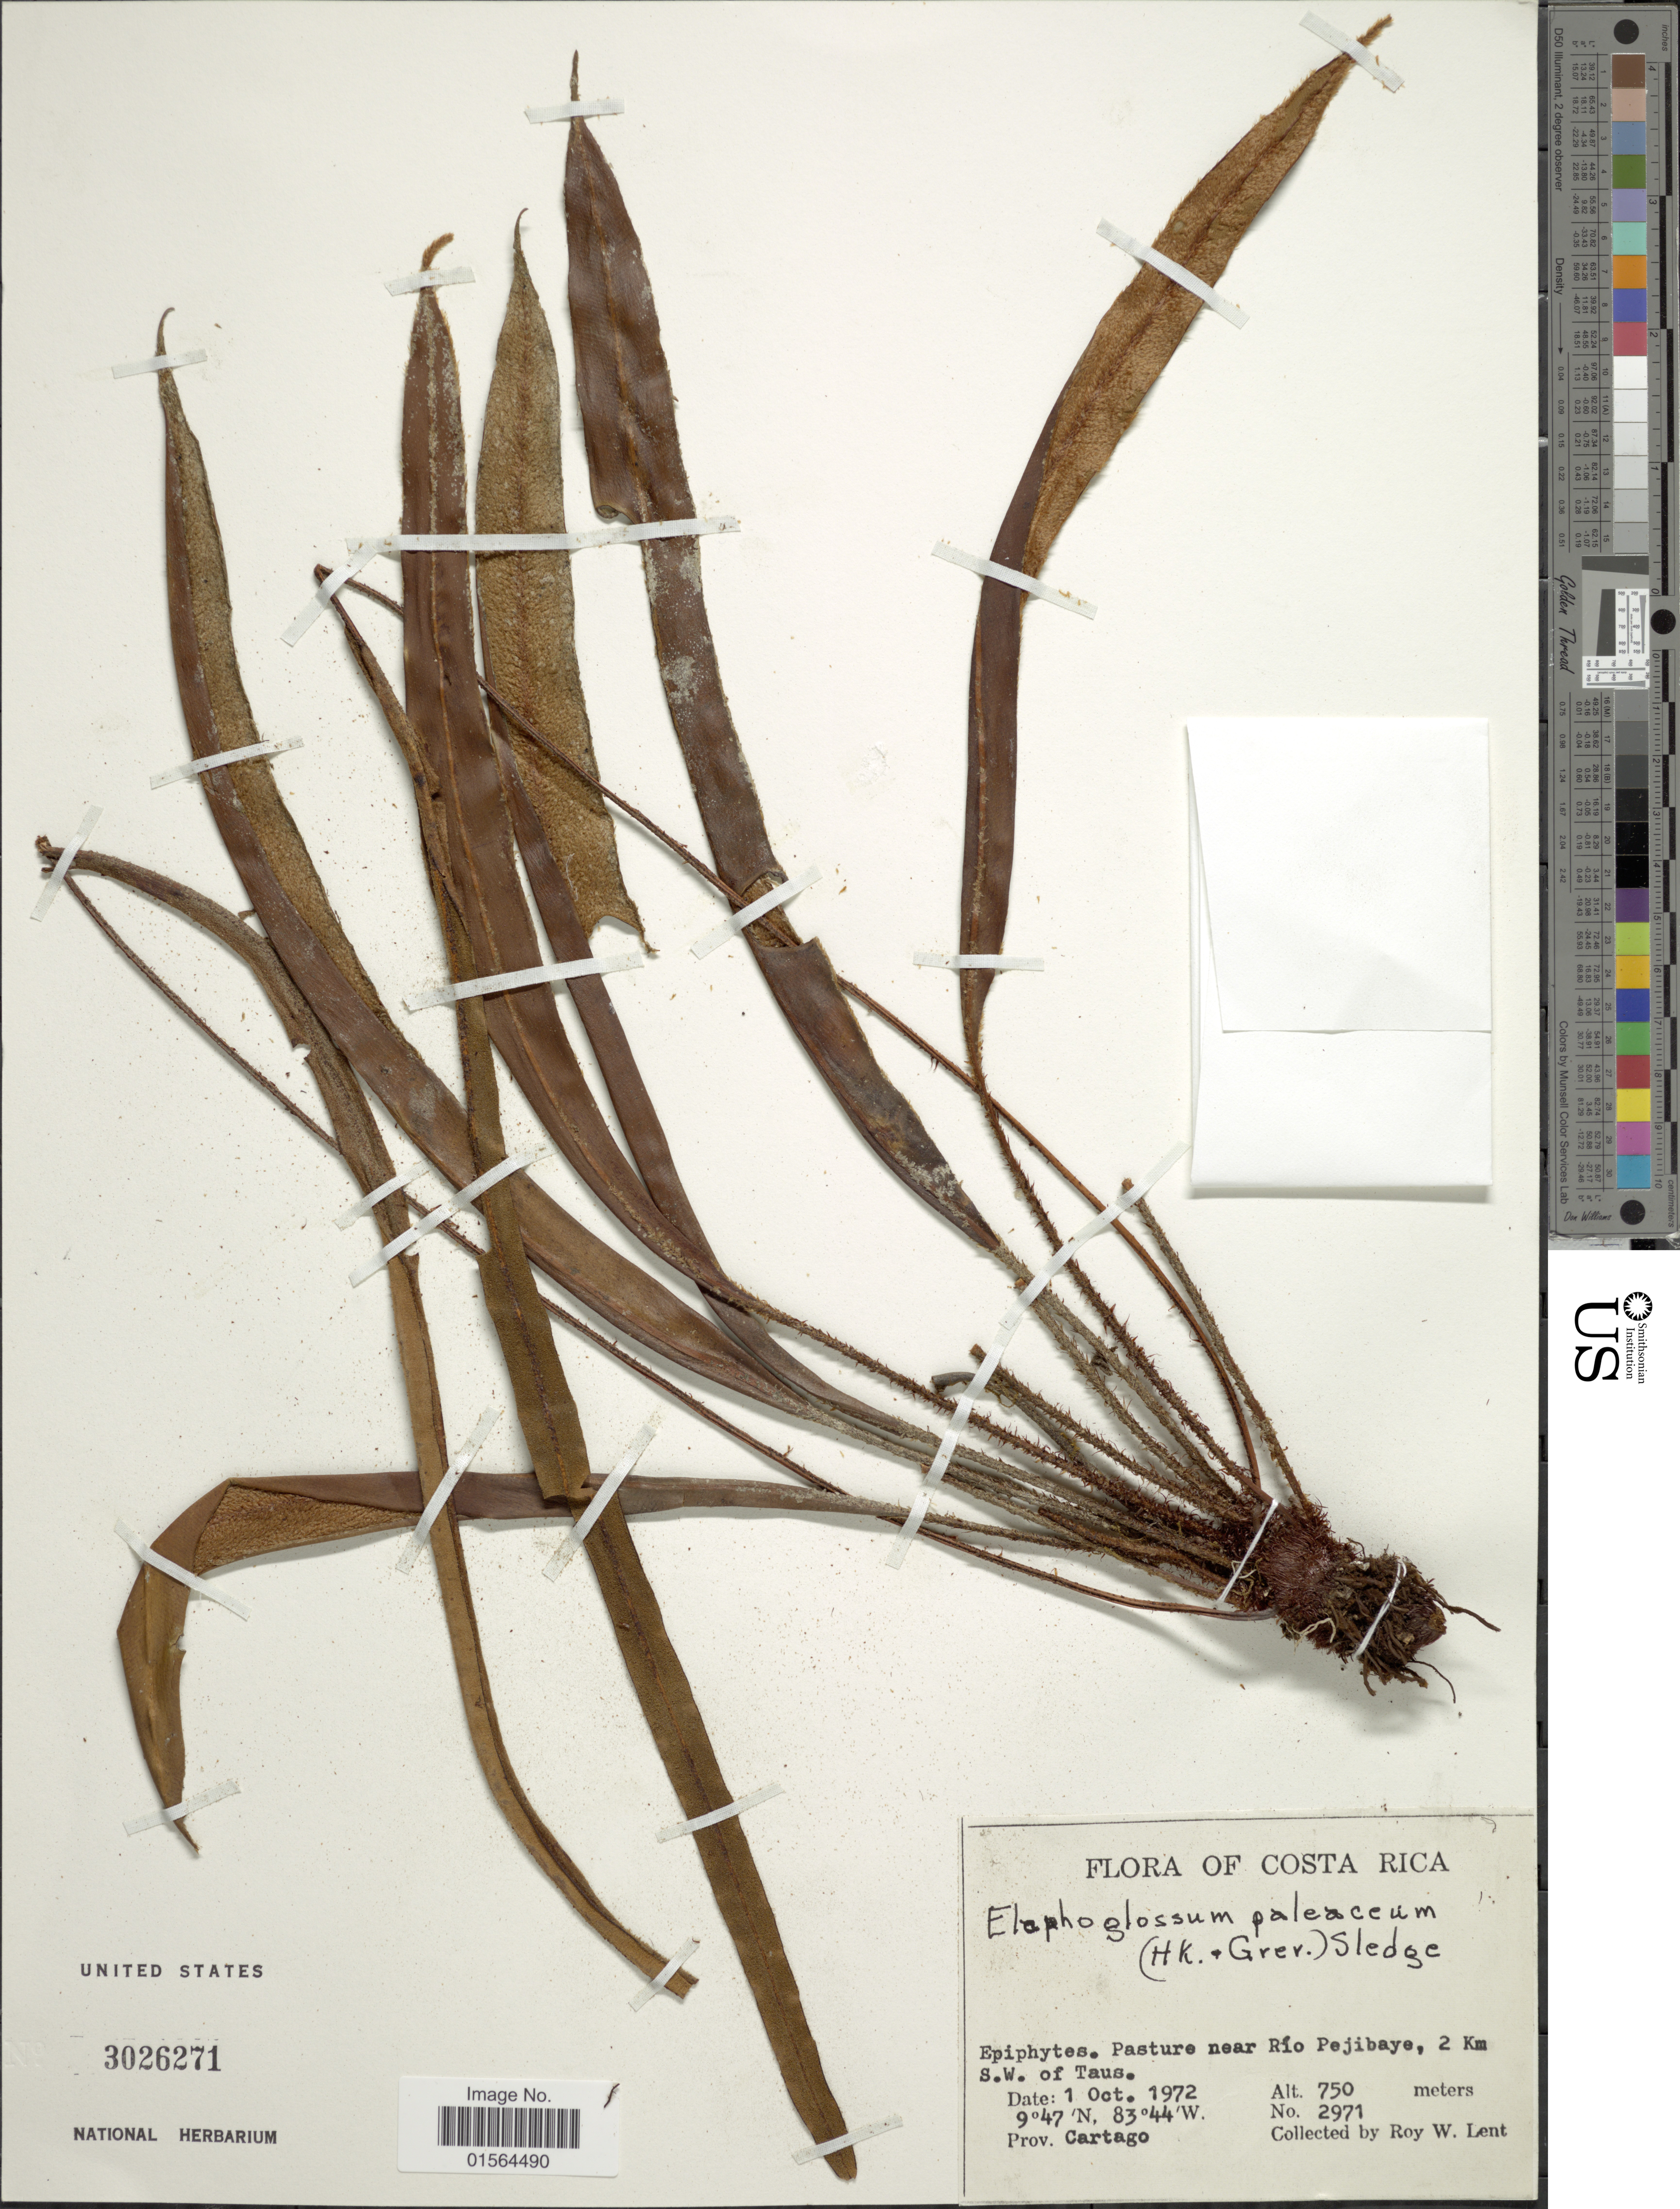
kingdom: Plantae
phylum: Tracheophyta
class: Polypodiopsida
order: Polypodiales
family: Dryopteridaceae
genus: Elaphoglossum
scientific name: Elaphoglossum paleaceum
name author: (Hook. & Grev.) Sledge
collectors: R. W. Lent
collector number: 2971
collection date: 1972-10-01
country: Costa Rica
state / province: Cartago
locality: Pasture near Rio Pejibaye, 2 km S. W. of Taus, prov. Cartago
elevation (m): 750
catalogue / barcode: US 3026271